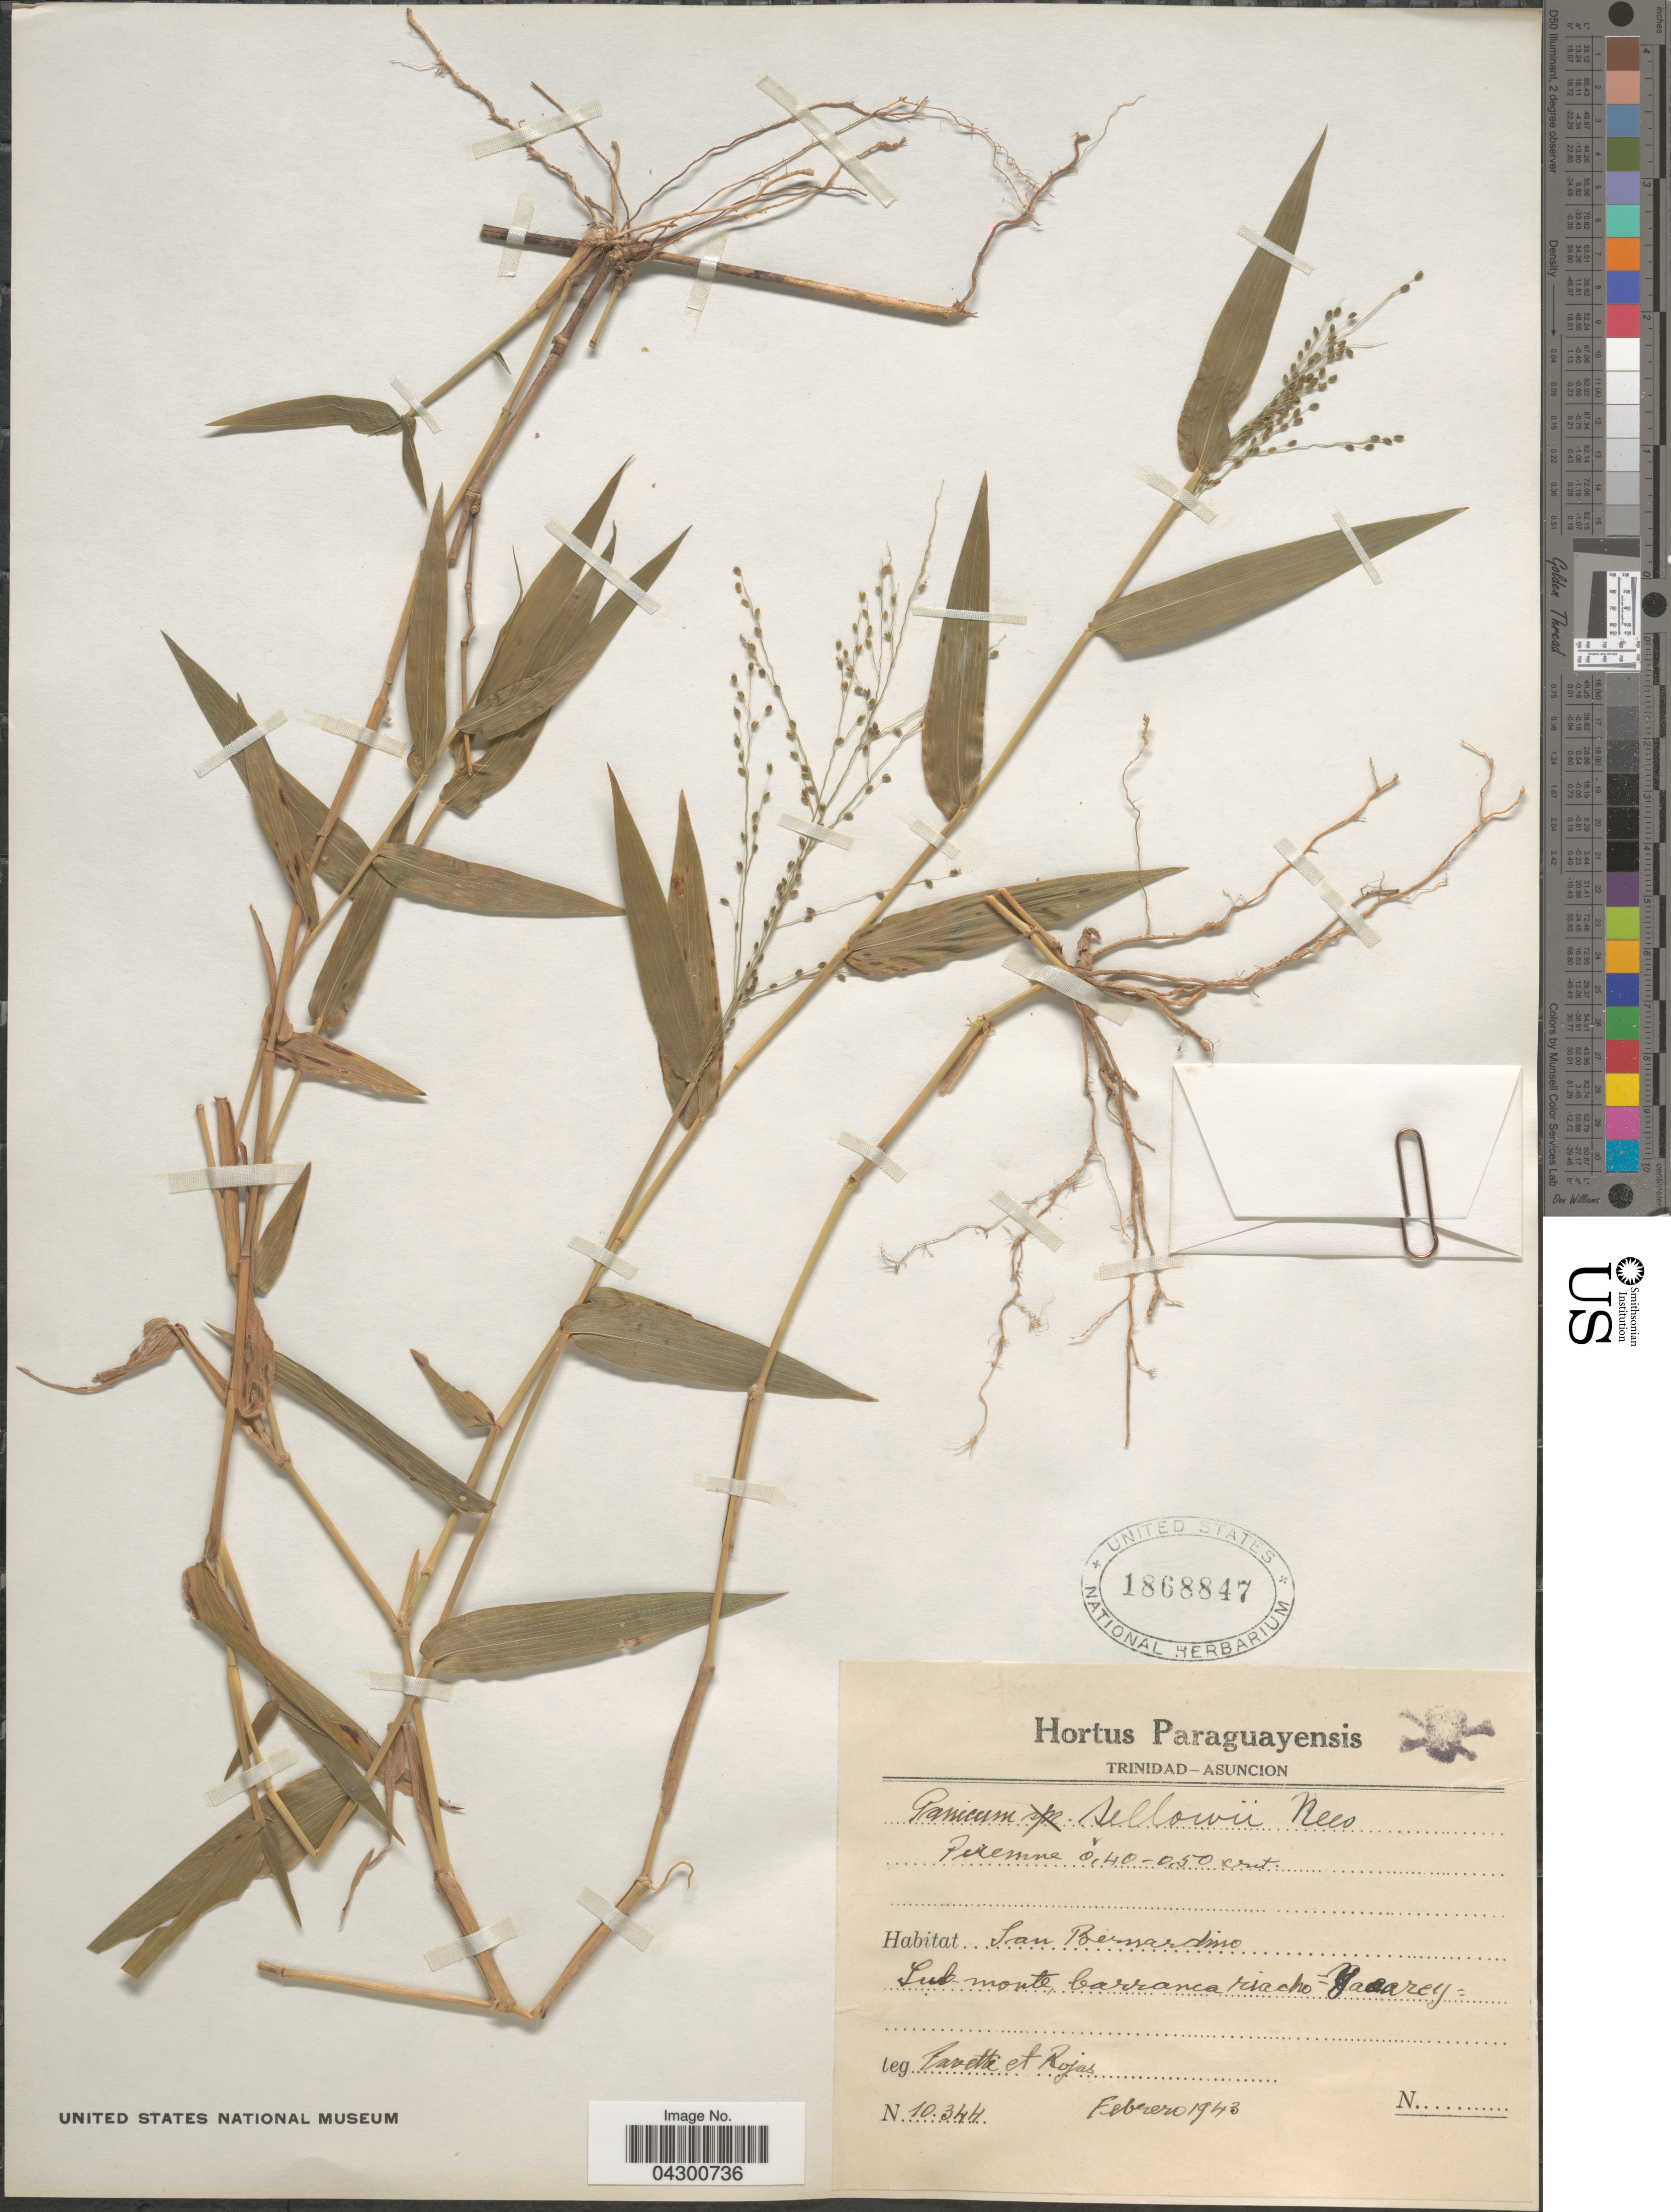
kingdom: Plantae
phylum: Tracheophyta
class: Liliopsida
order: Poales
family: Poaceae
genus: Panicum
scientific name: Panicum sellowii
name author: Nees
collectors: -. Pavetti & Rojas, --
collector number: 10344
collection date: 1943-02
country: Paraguay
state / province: Asuncion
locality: Trinidad. San Bernardino. Sub monte, barranca riacho Ypacaray.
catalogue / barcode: US 1868847